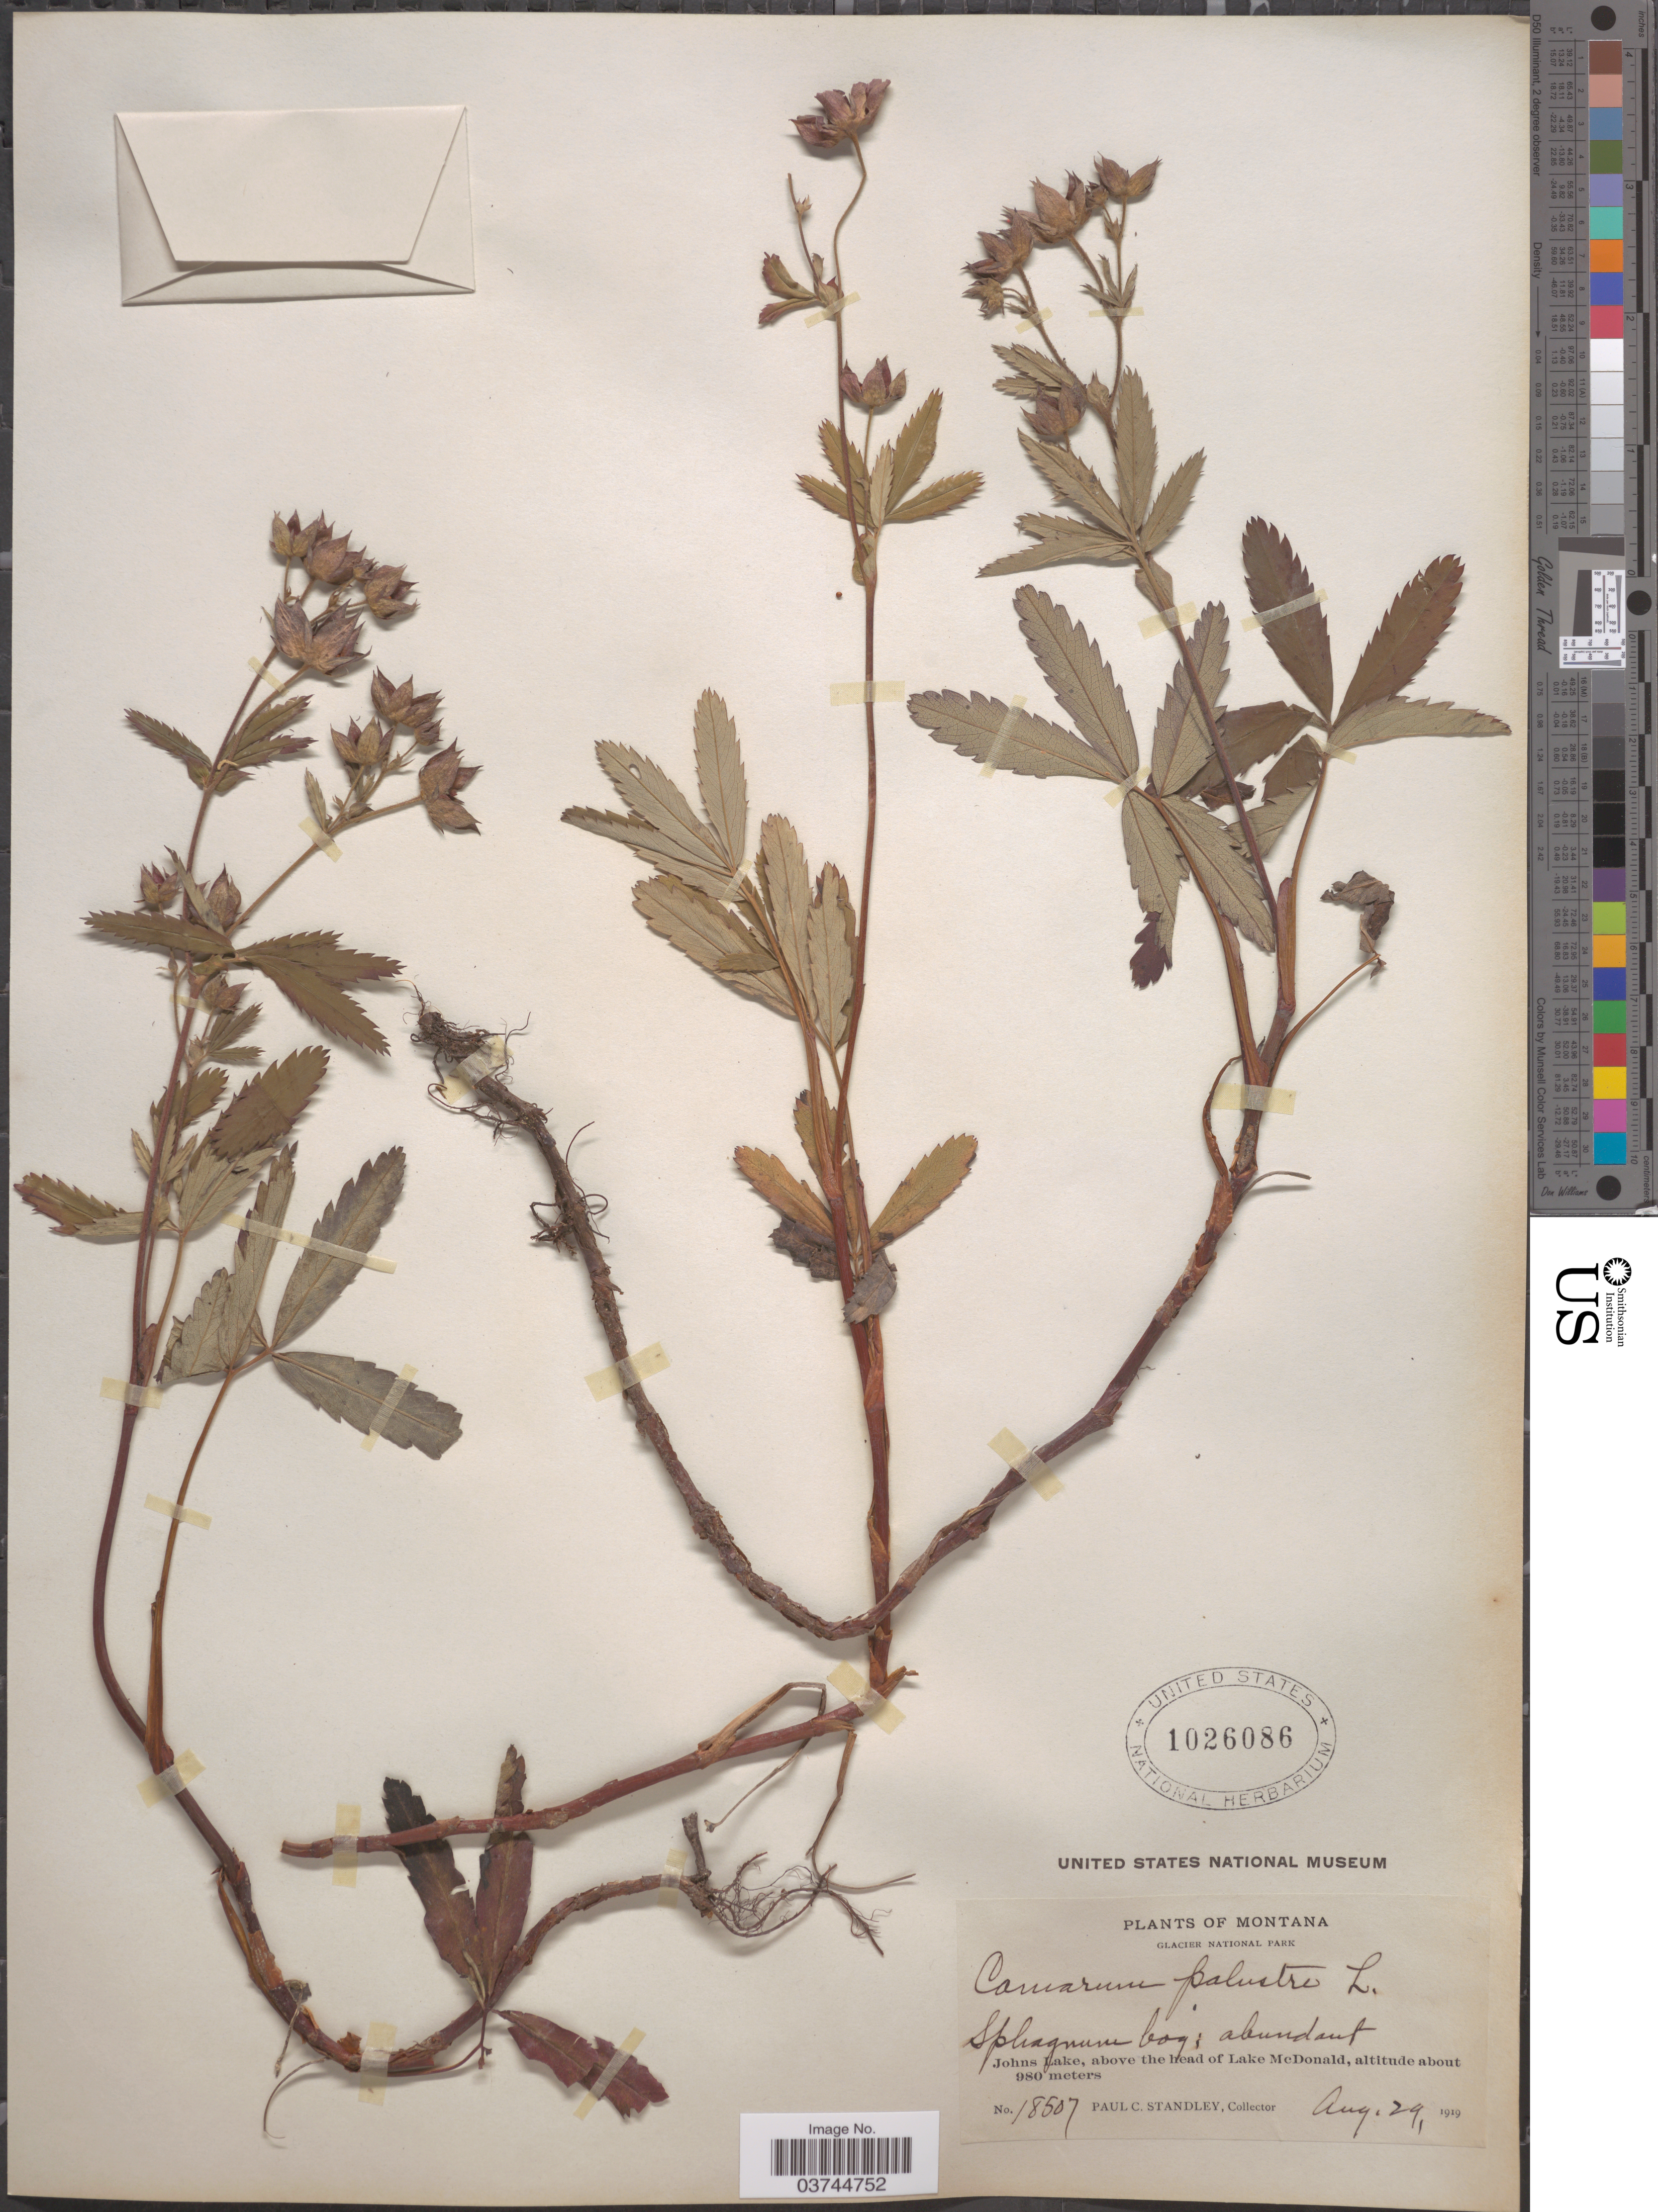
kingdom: Plantae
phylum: Tracheophyta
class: Magnoliopsida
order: Rosales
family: Rosaceae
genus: Comarum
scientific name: Comarum palustre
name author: L.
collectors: P. C. Standley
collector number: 18507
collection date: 1919-08-29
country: United States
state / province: Montana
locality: Glacier National Park. Johns Lake, above the head of Lake McDonald.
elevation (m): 980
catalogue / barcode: US 1026086